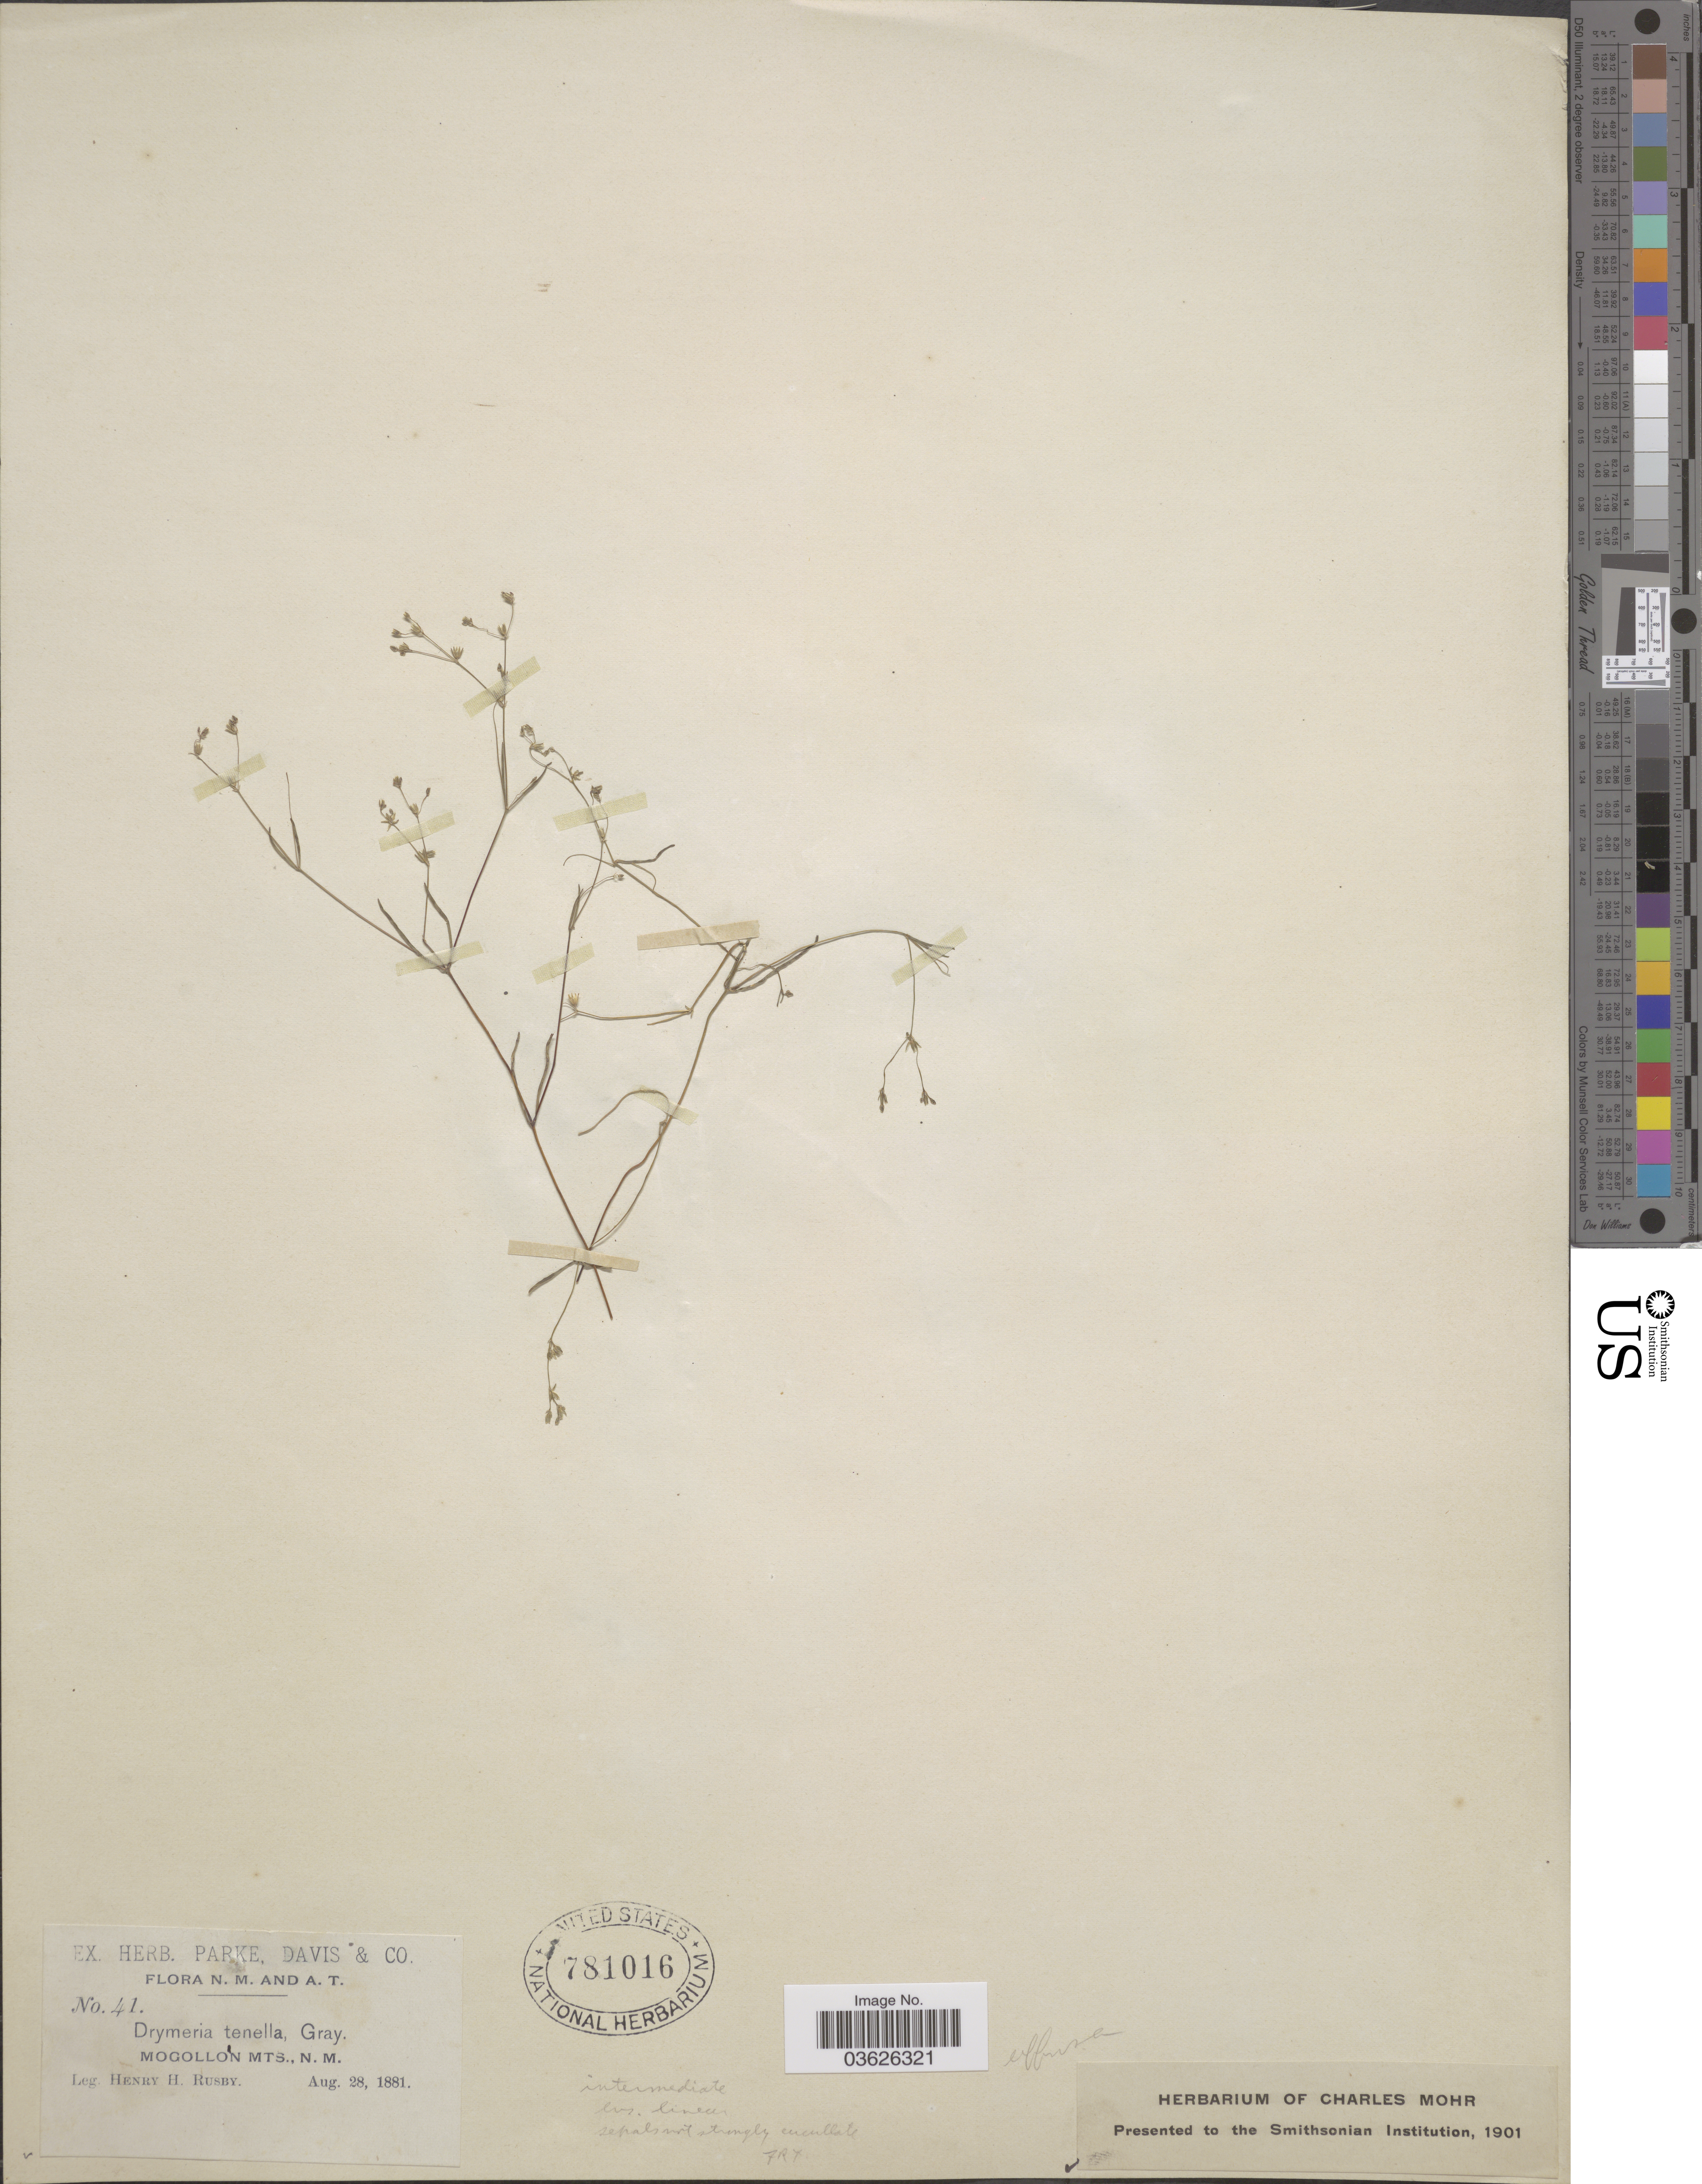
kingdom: Plantae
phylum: Tracheophyta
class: Magnoliopsida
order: Caryophyllales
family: Caryophyllaceae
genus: Drymaria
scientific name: Drymaria tenella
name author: A. Gray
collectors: H. H. Rusby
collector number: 41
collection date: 1881-08-28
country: United States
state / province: New Mexico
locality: Mogollon Mts.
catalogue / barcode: US 781016